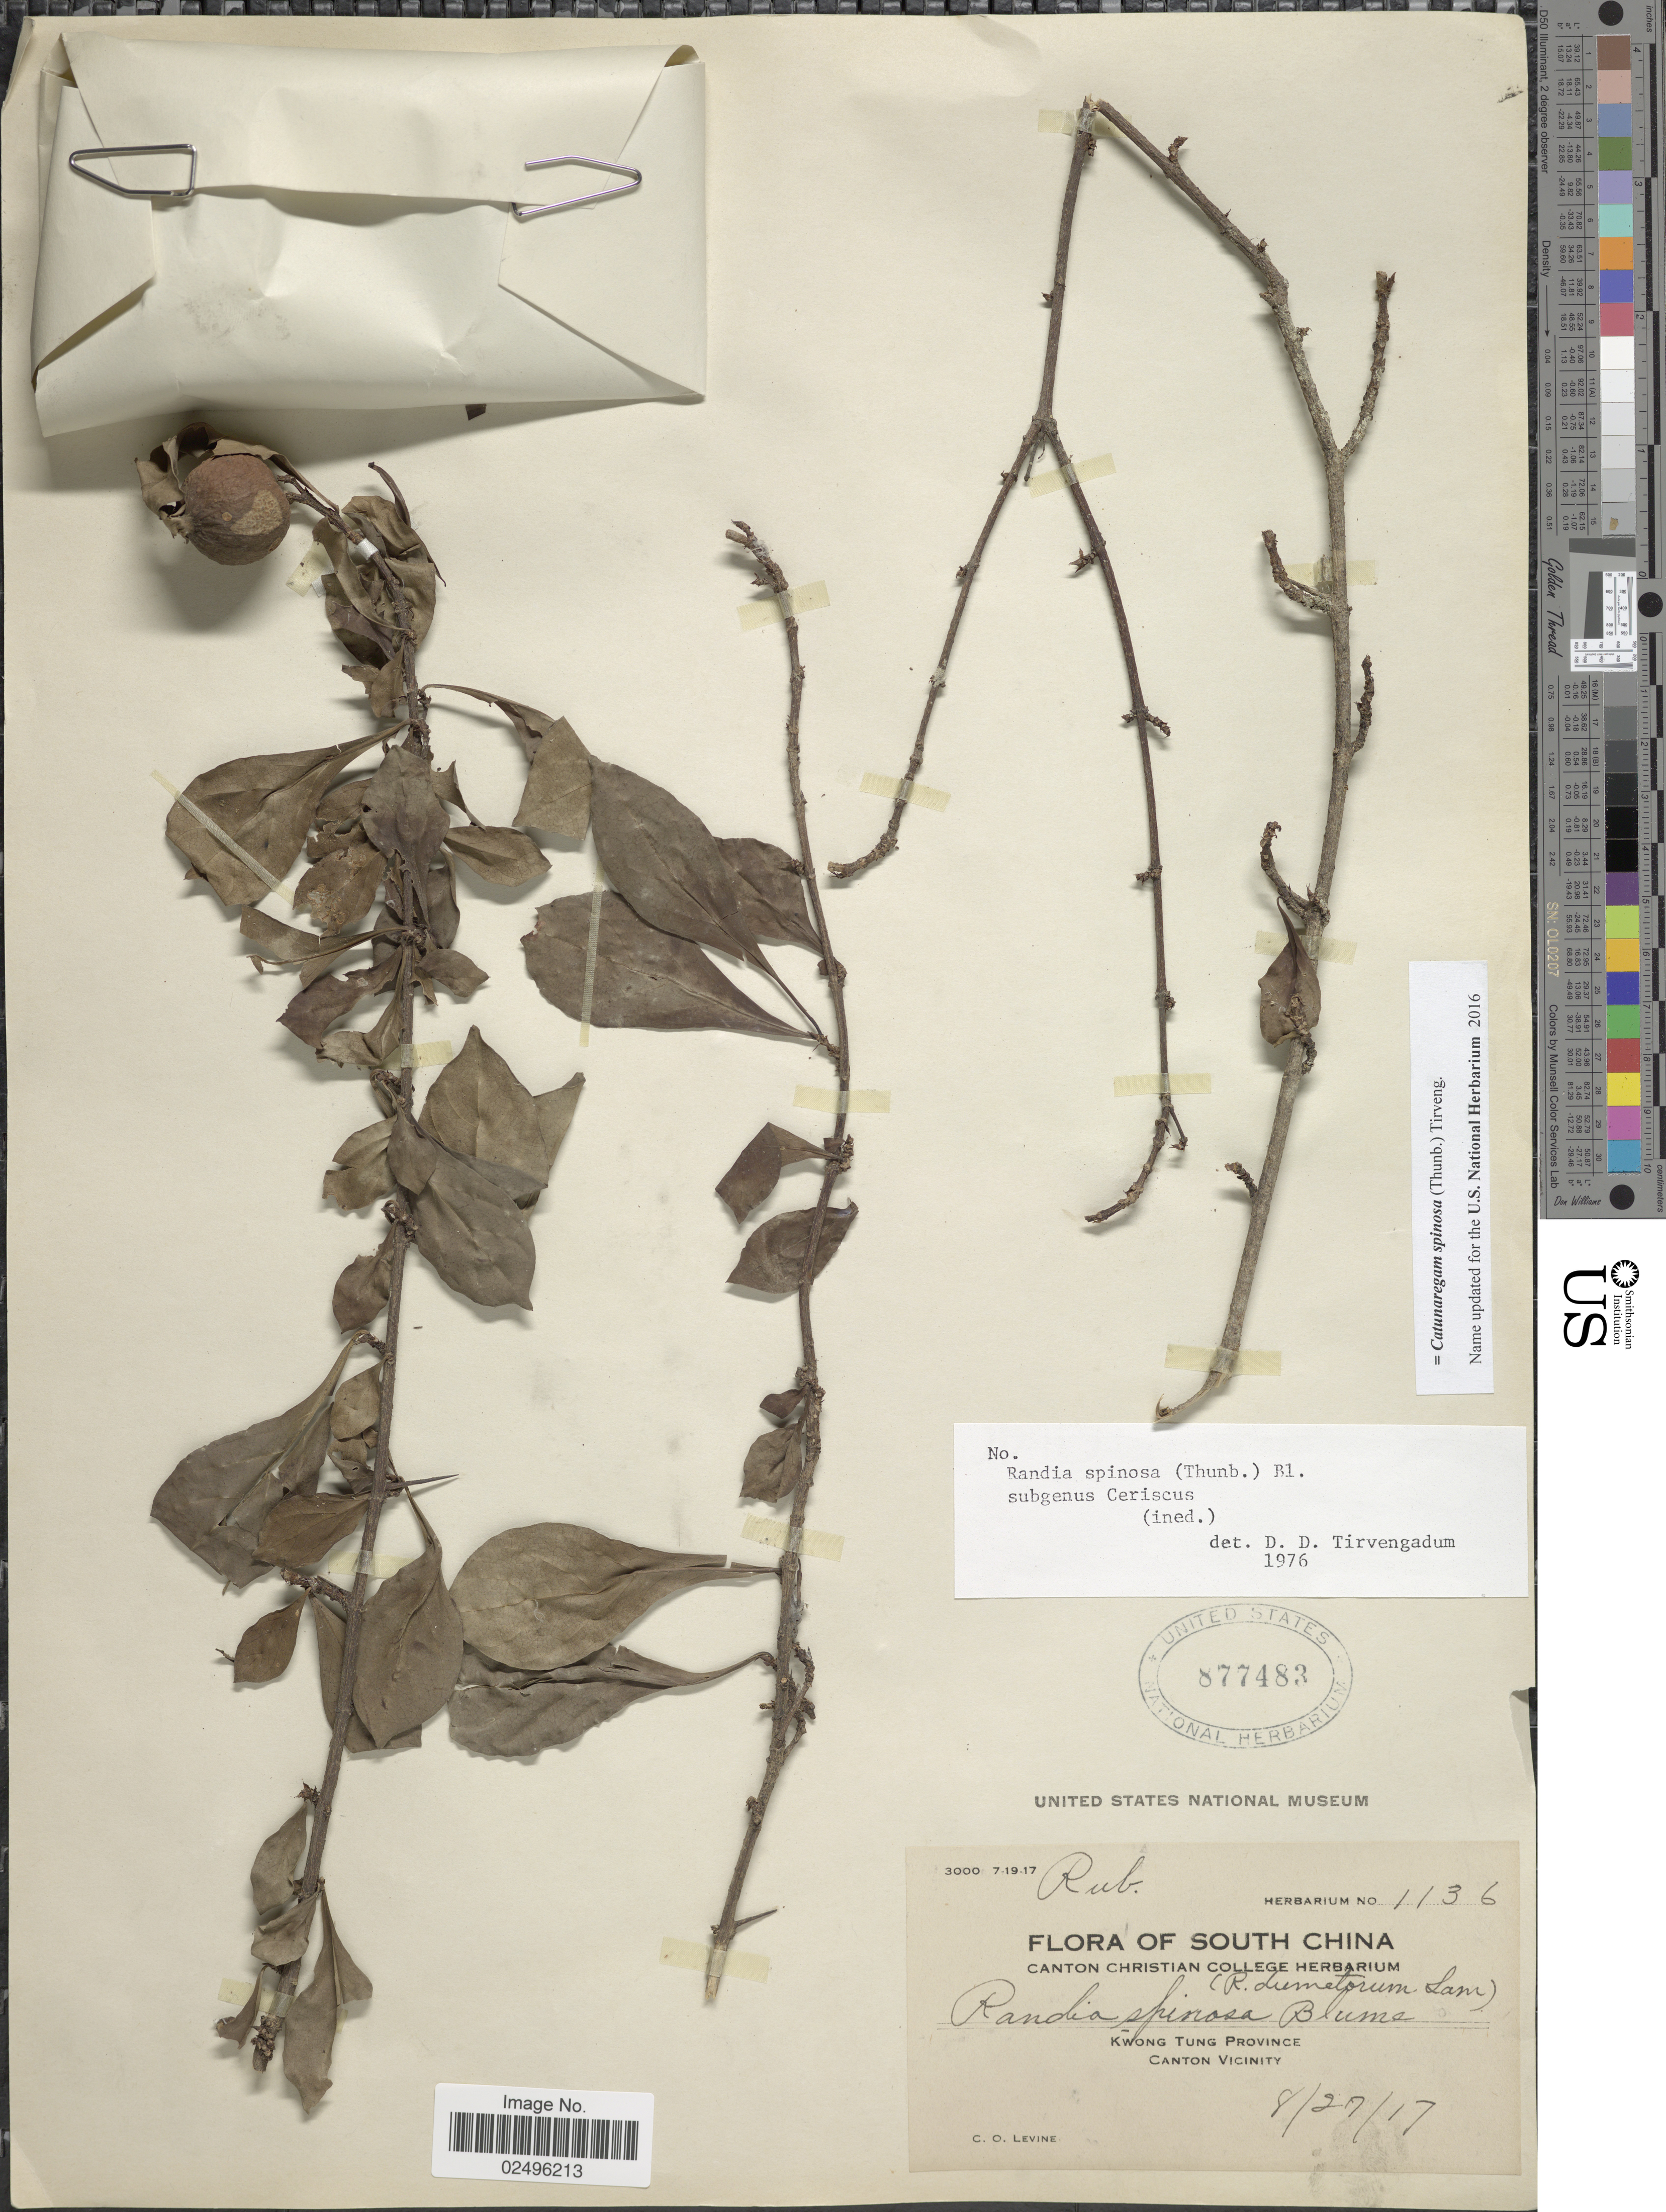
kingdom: Plantae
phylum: Tracheophyta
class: Magnoliopsida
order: Gentianales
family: Rubiaceae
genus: Catunaregam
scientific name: Catunaregam spinosa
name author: (Thunb.) Tirveng.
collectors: C. O. Levine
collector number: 1136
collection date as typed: Transcribed d/m/y: 27/8/17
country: China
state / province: Guangdong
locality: South China. Kwong Tung Province, Canton and vicinity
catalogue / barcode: US 877483